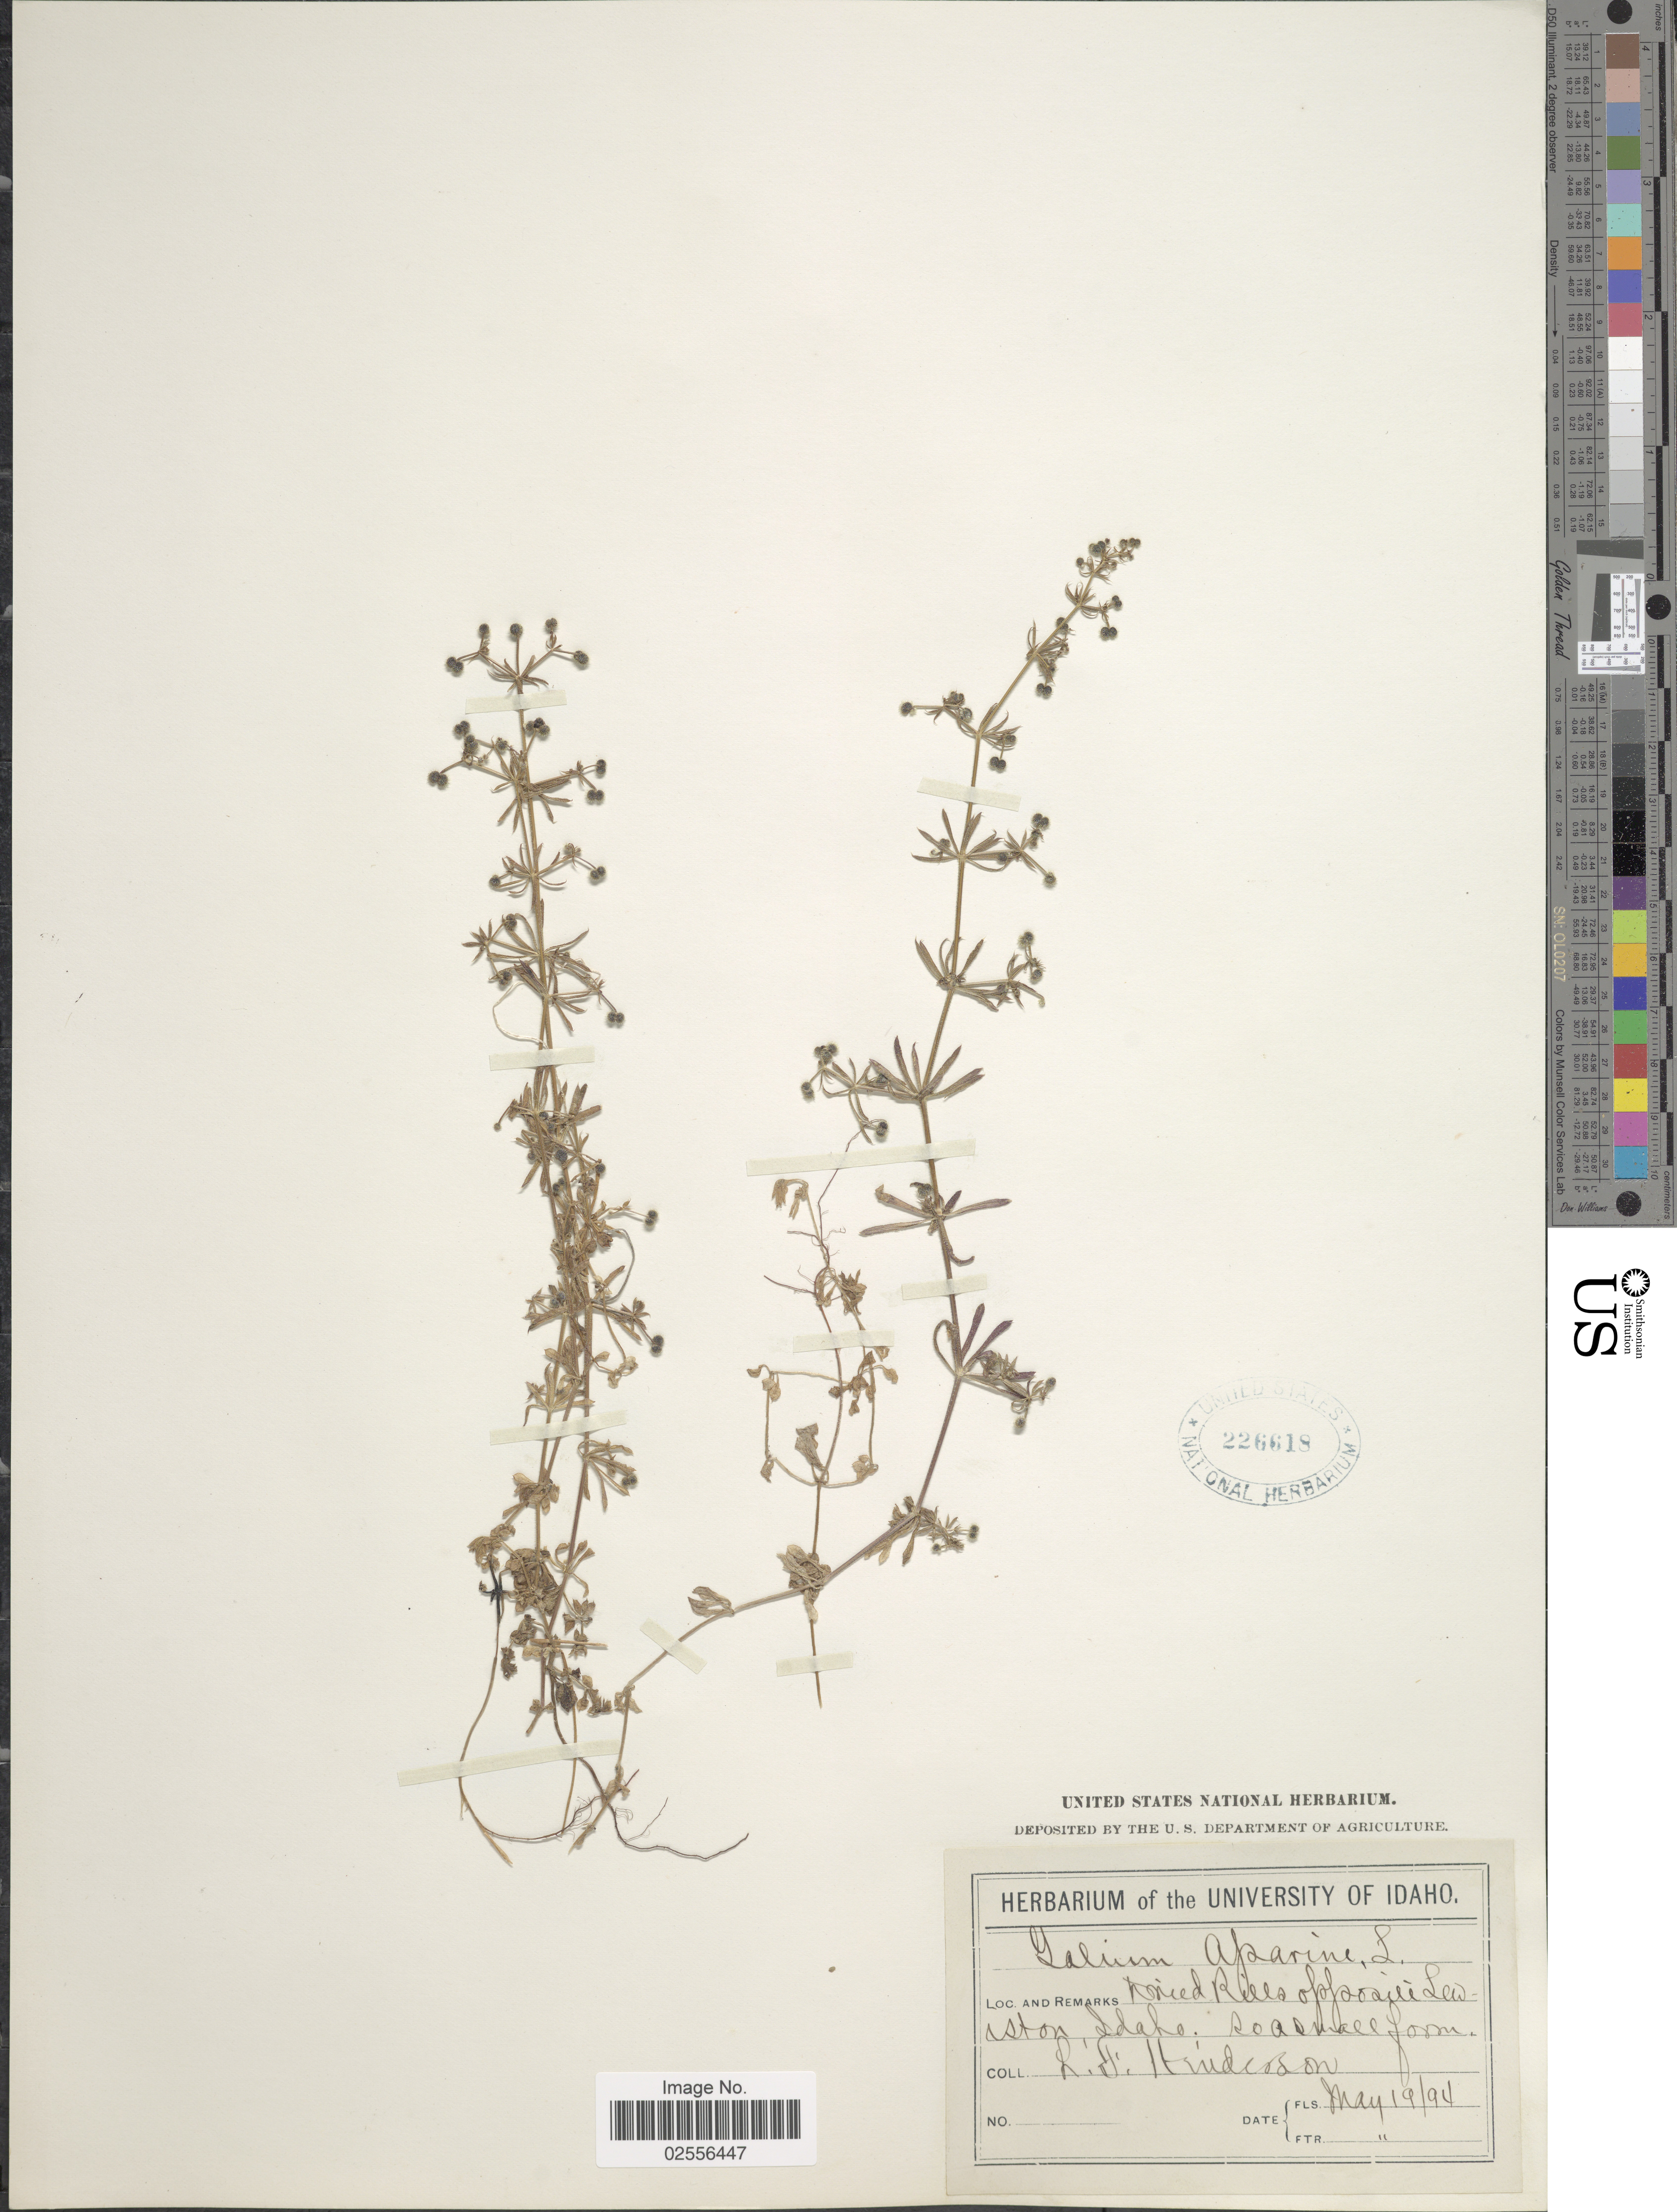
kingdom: Plantae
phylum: Tracheophyta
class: Magnoliopsida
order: Gentianales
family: Rubiaceae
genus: Galium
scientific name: Galium aparine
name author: L.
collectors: L. Henderson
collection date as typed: Transcribed d/m/y: 19/5/94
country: United States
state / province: Idaho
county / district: Nez Perce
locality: Dried Hills opposite Lewiston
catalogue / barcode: US 226618